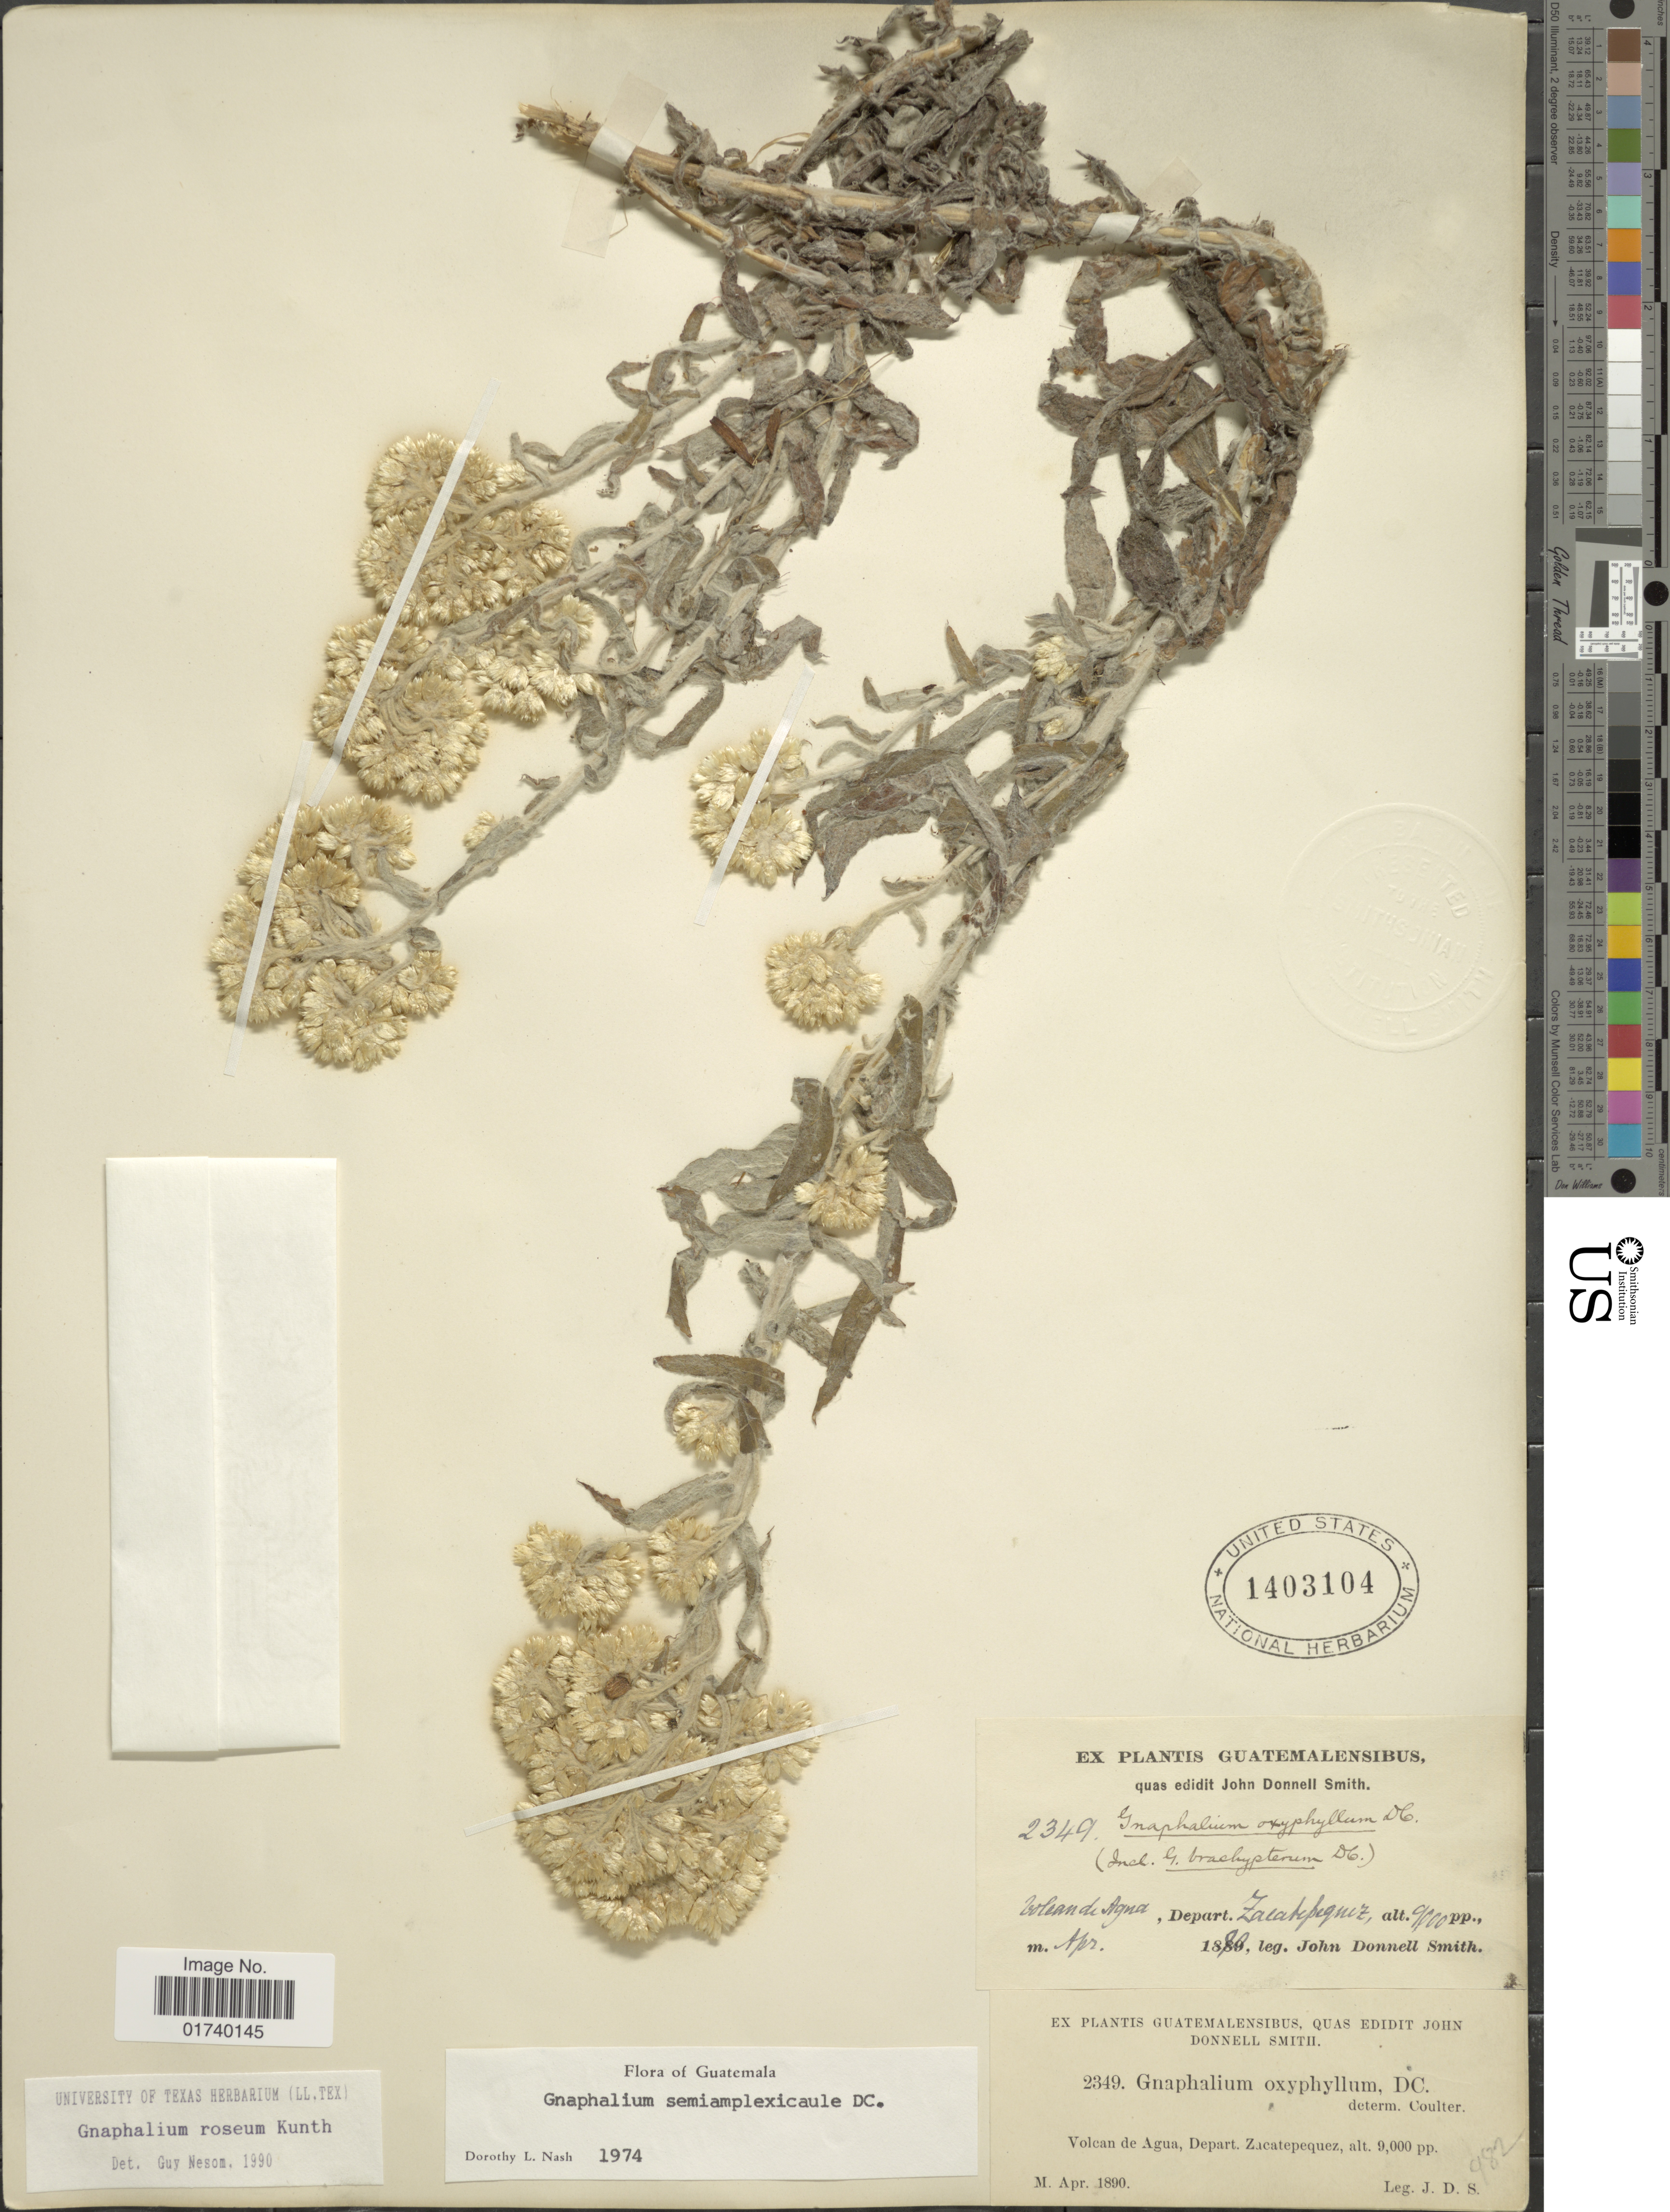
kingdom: Plantae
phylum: Tracheophyta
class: Magnoliopsida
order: Asterales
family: Asteraceae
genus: Pseudognaphalium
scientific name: Pseudognaphalium roseum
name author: (Kunth) Anderb.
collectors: J. Donnell Smith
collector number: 2349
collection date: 1890-04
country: Guatemala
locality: Volcan de Agua, Depart Zacatepequez.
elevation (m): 2743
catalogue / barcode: US 1403104